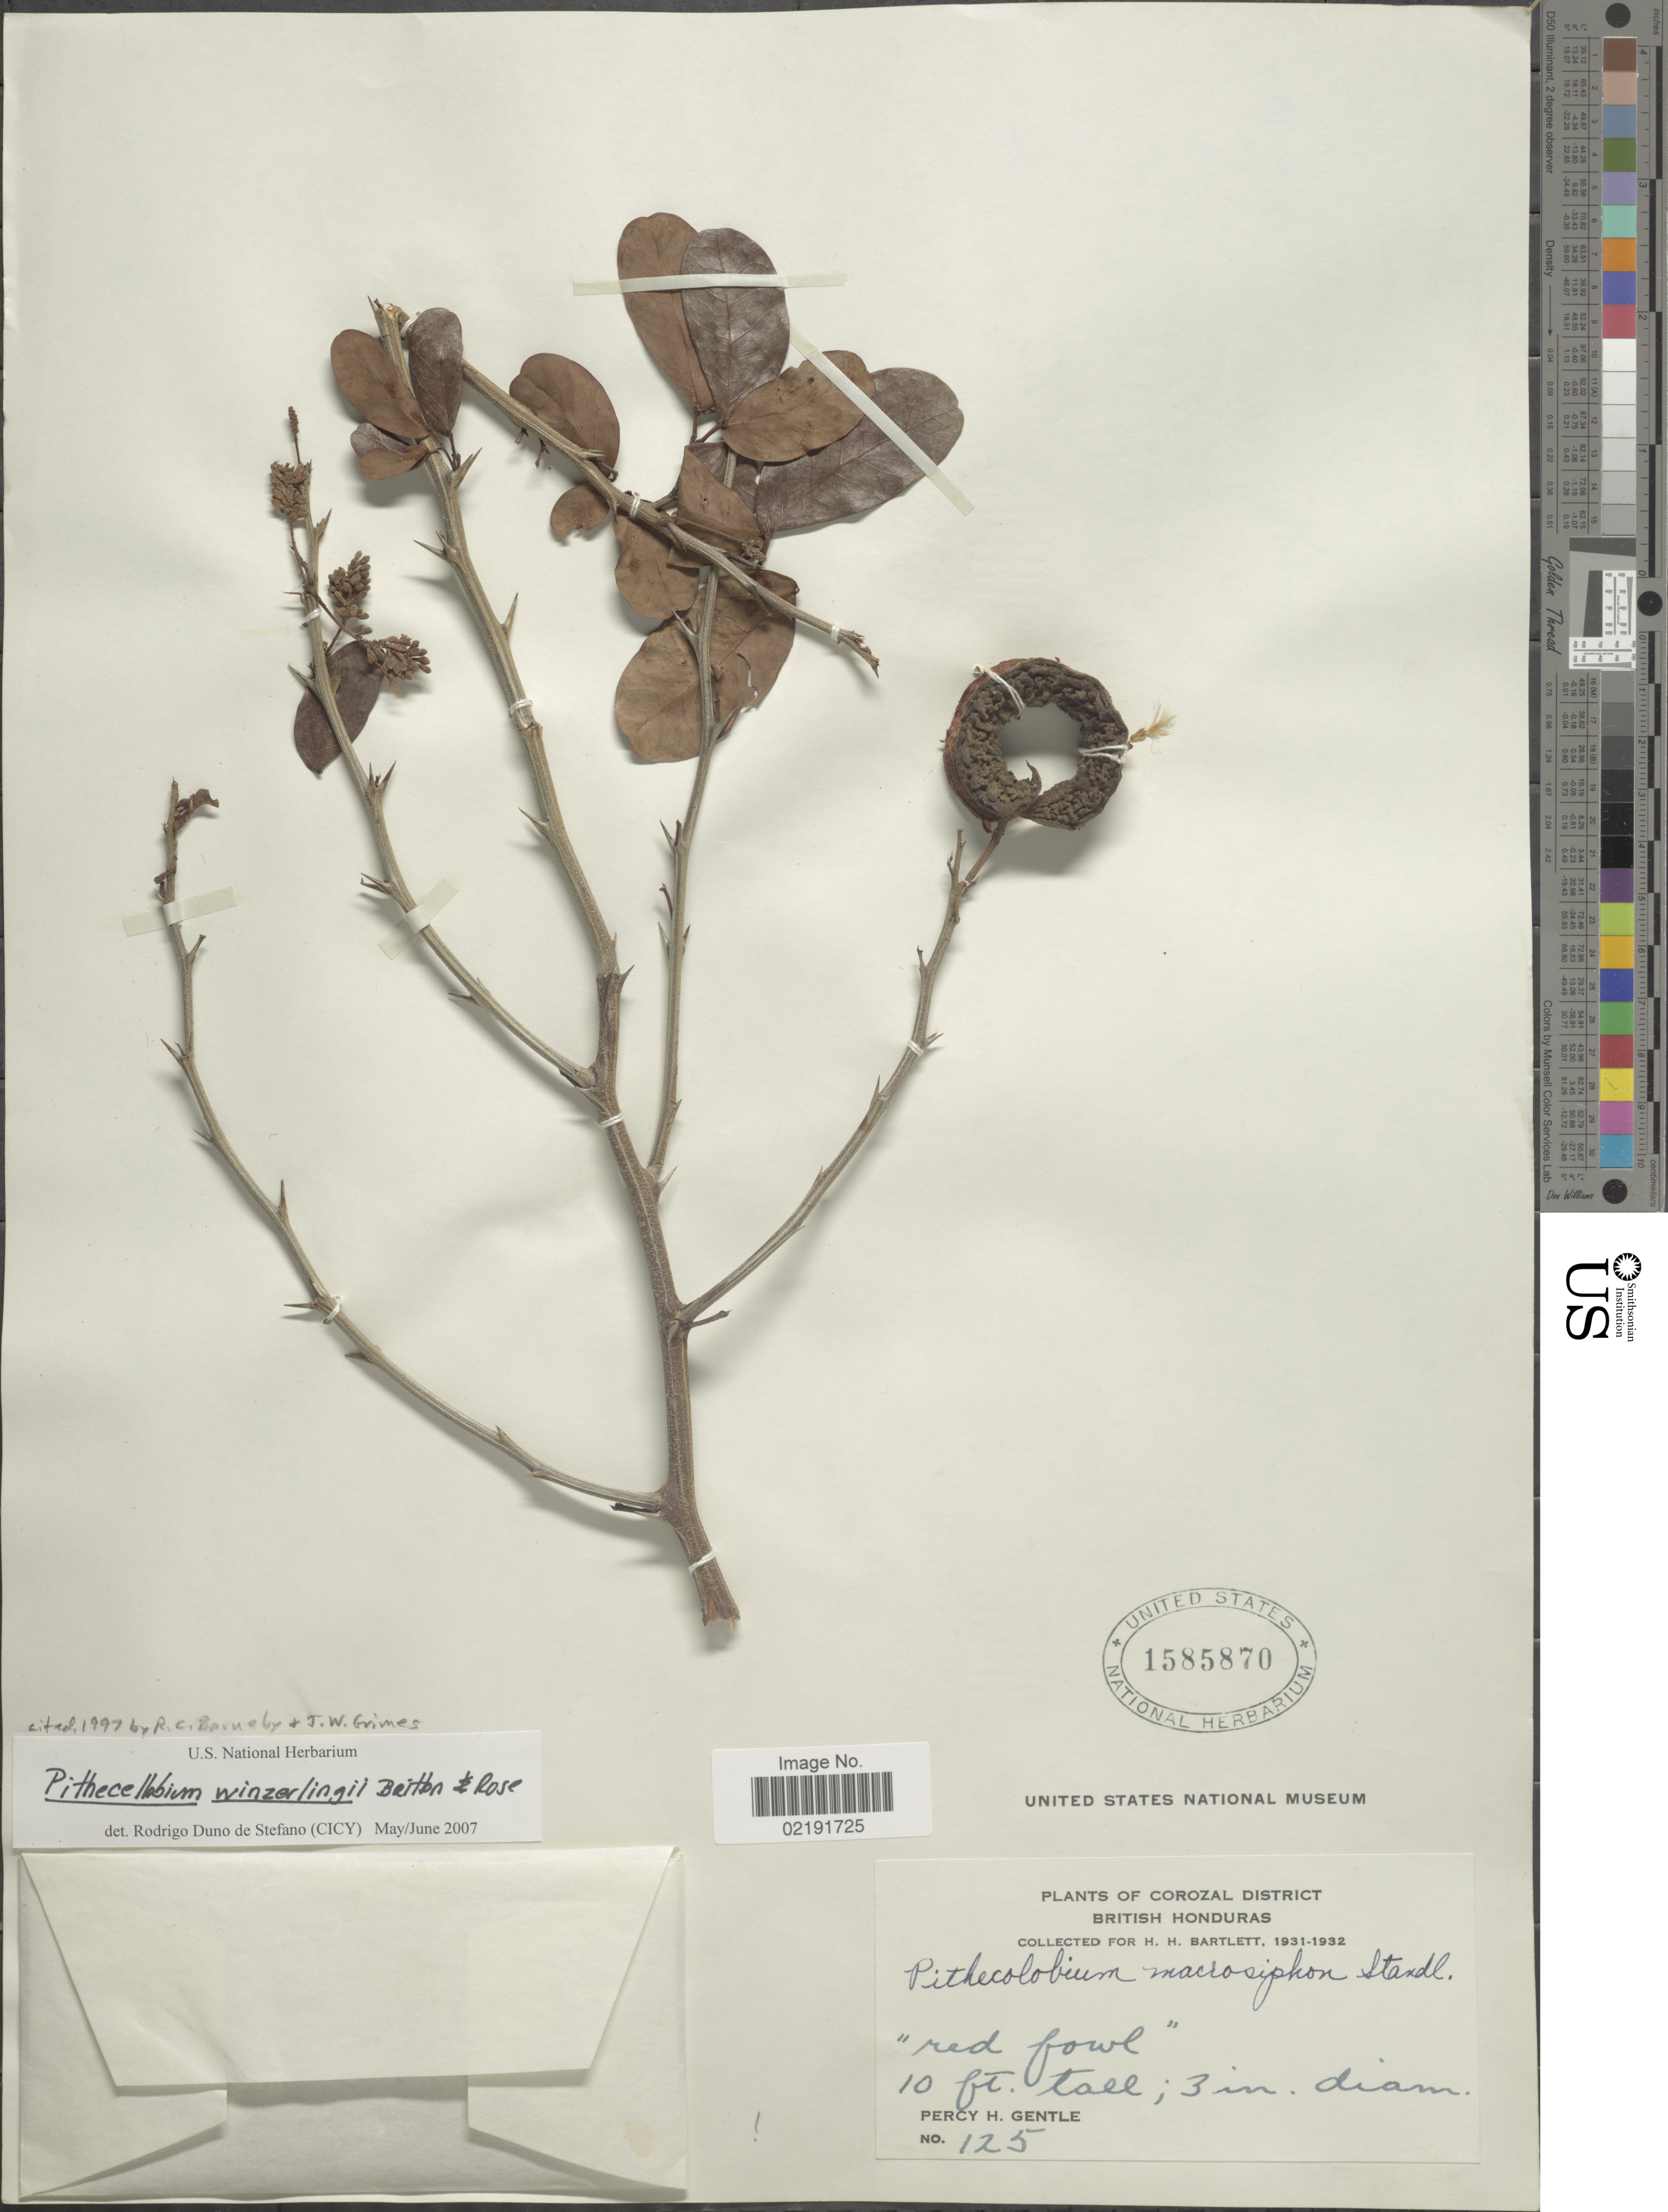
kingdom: Plantae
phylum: Tracheophyta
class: Magnoliopsida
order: Fabales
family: Fabaceae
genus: Pithecellobium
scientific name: Pithecellobium winzerlingii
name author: Britton & Rose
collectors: P. H. Gentle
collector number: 125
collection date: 1931/1932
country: Belize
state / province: Corozal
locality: Corozal District. British Honduras.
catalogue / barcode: US 1585870